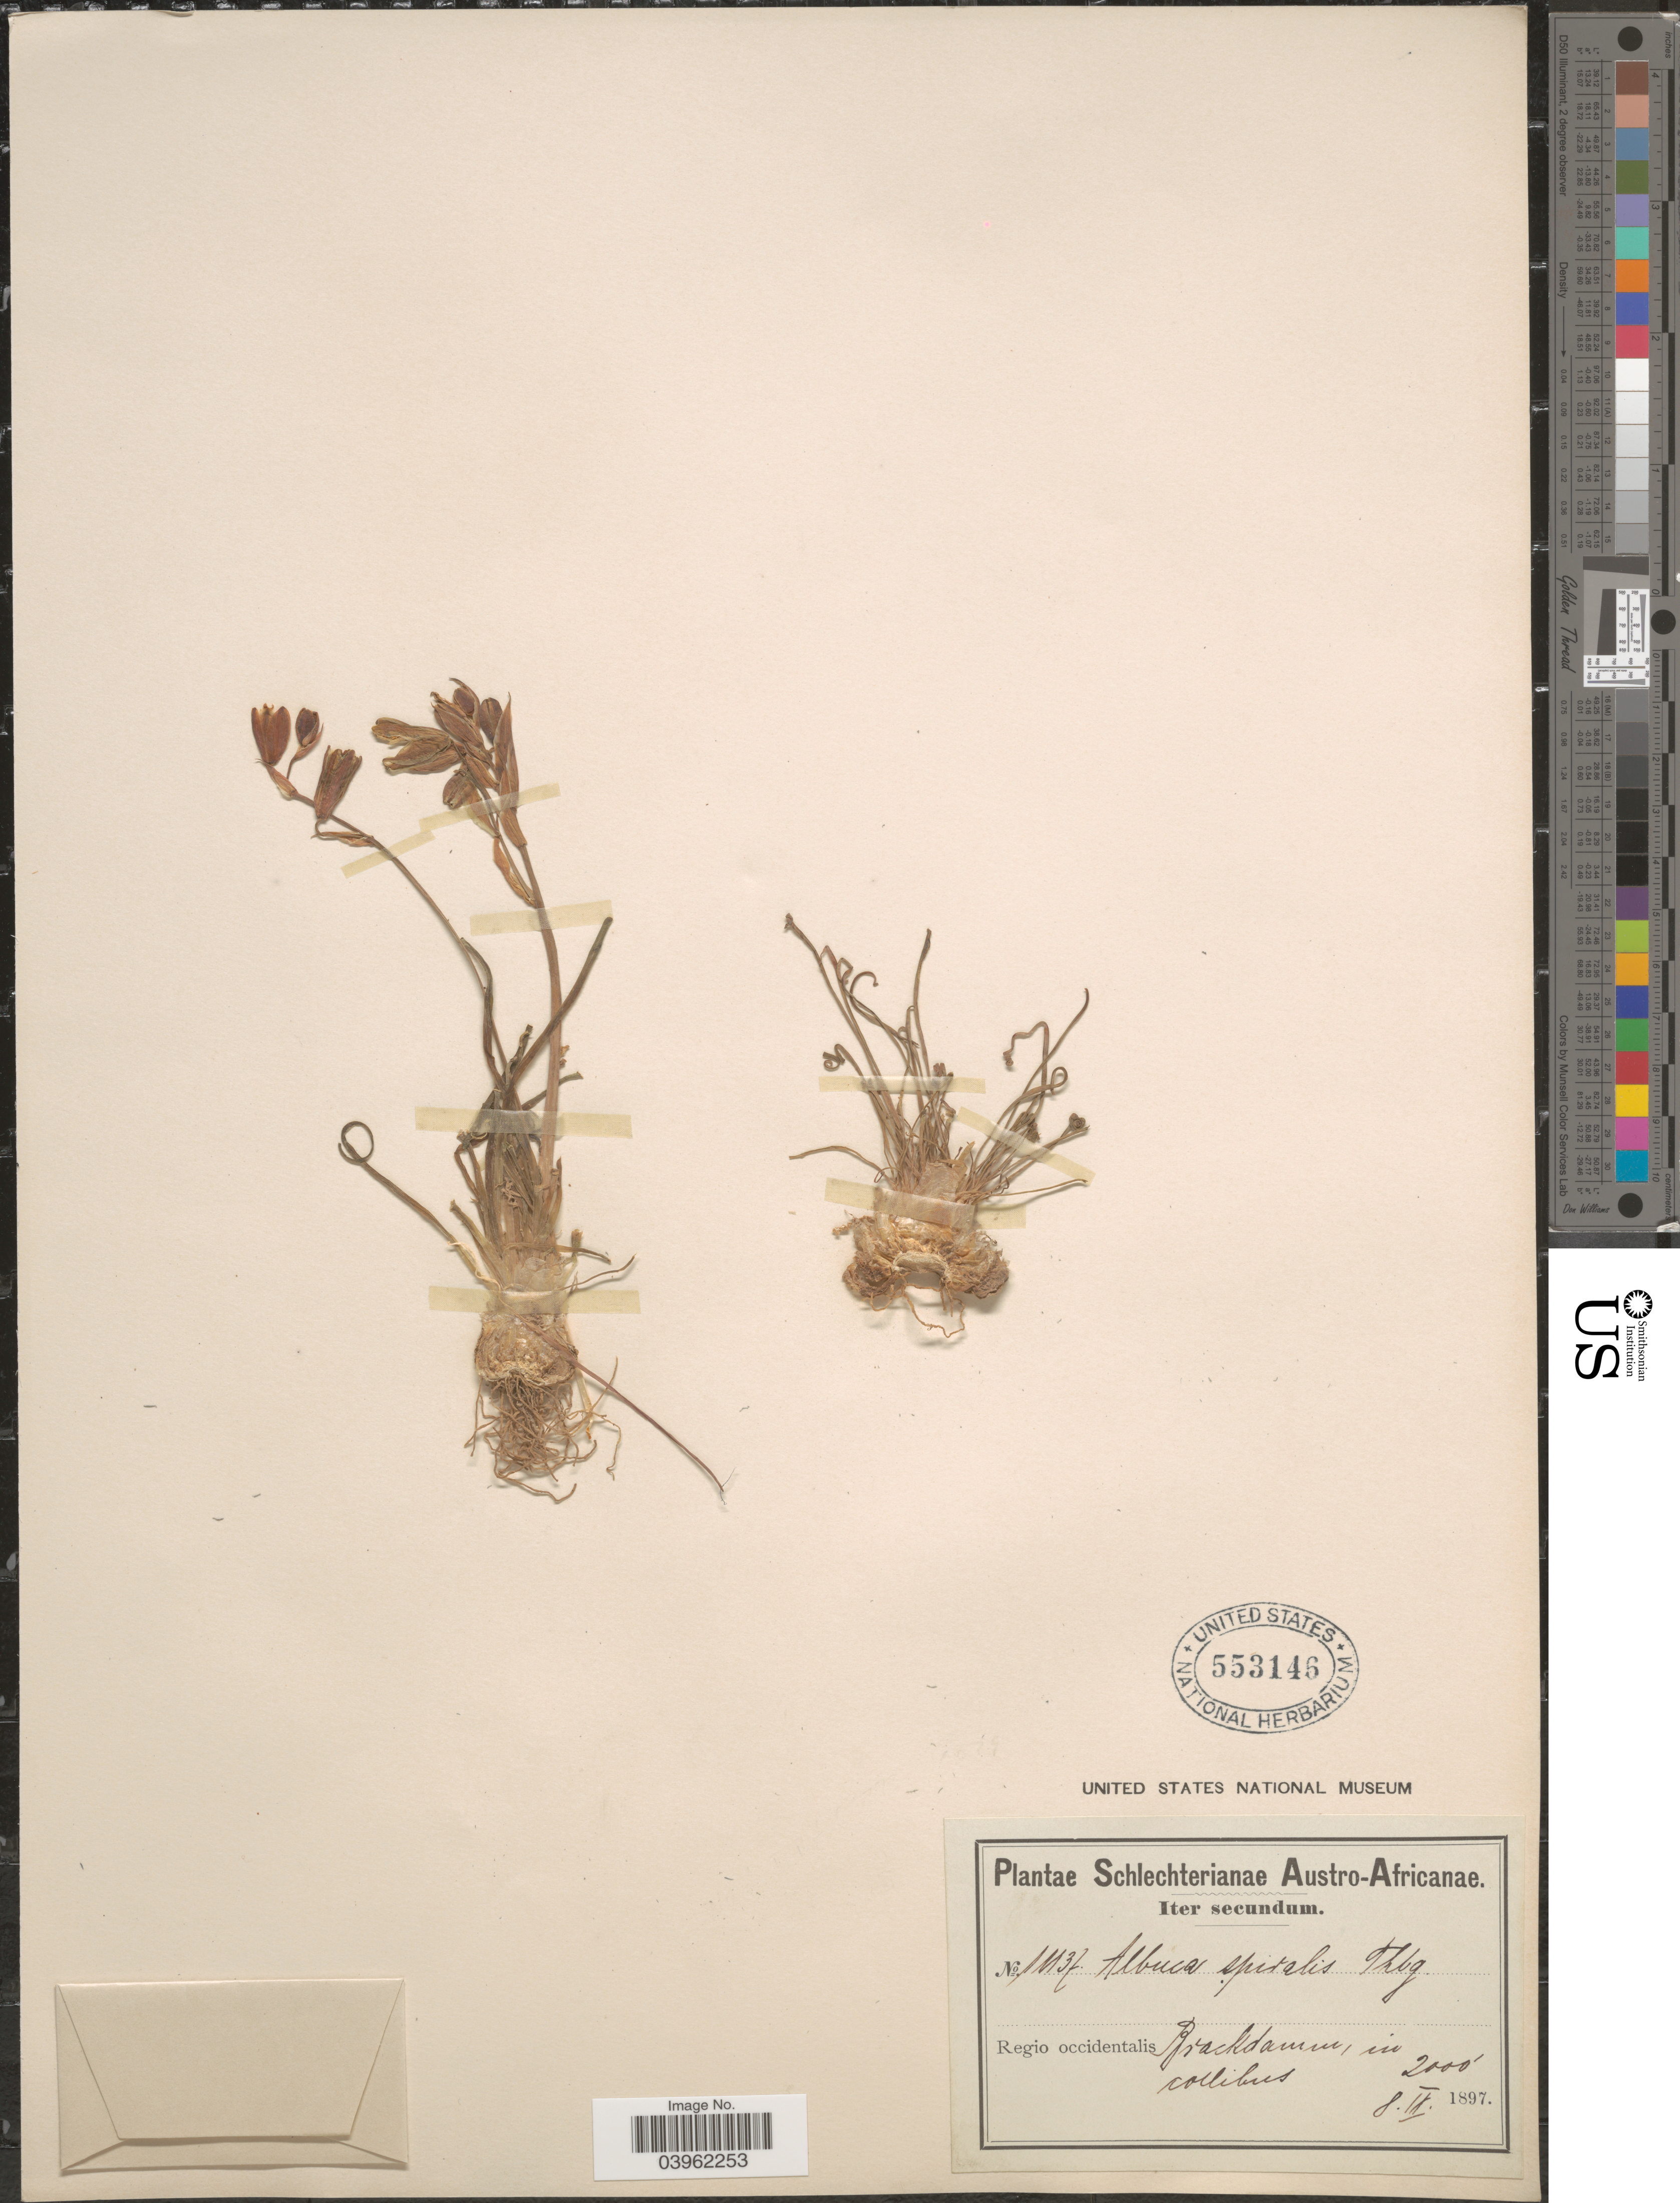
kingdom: Plantae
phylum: Tracheophyta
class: Liliopsida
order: Asparagales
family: Asparagaceae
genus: Albuca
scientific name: Albuca spiralis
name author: L. f.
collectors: Schlechter, --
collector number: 11137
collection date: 1897-09-08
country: South Africa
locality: Austro-Africanae. Regio occidentalis Brackdamm, in collibus.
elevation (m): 610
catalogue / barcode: US 553146